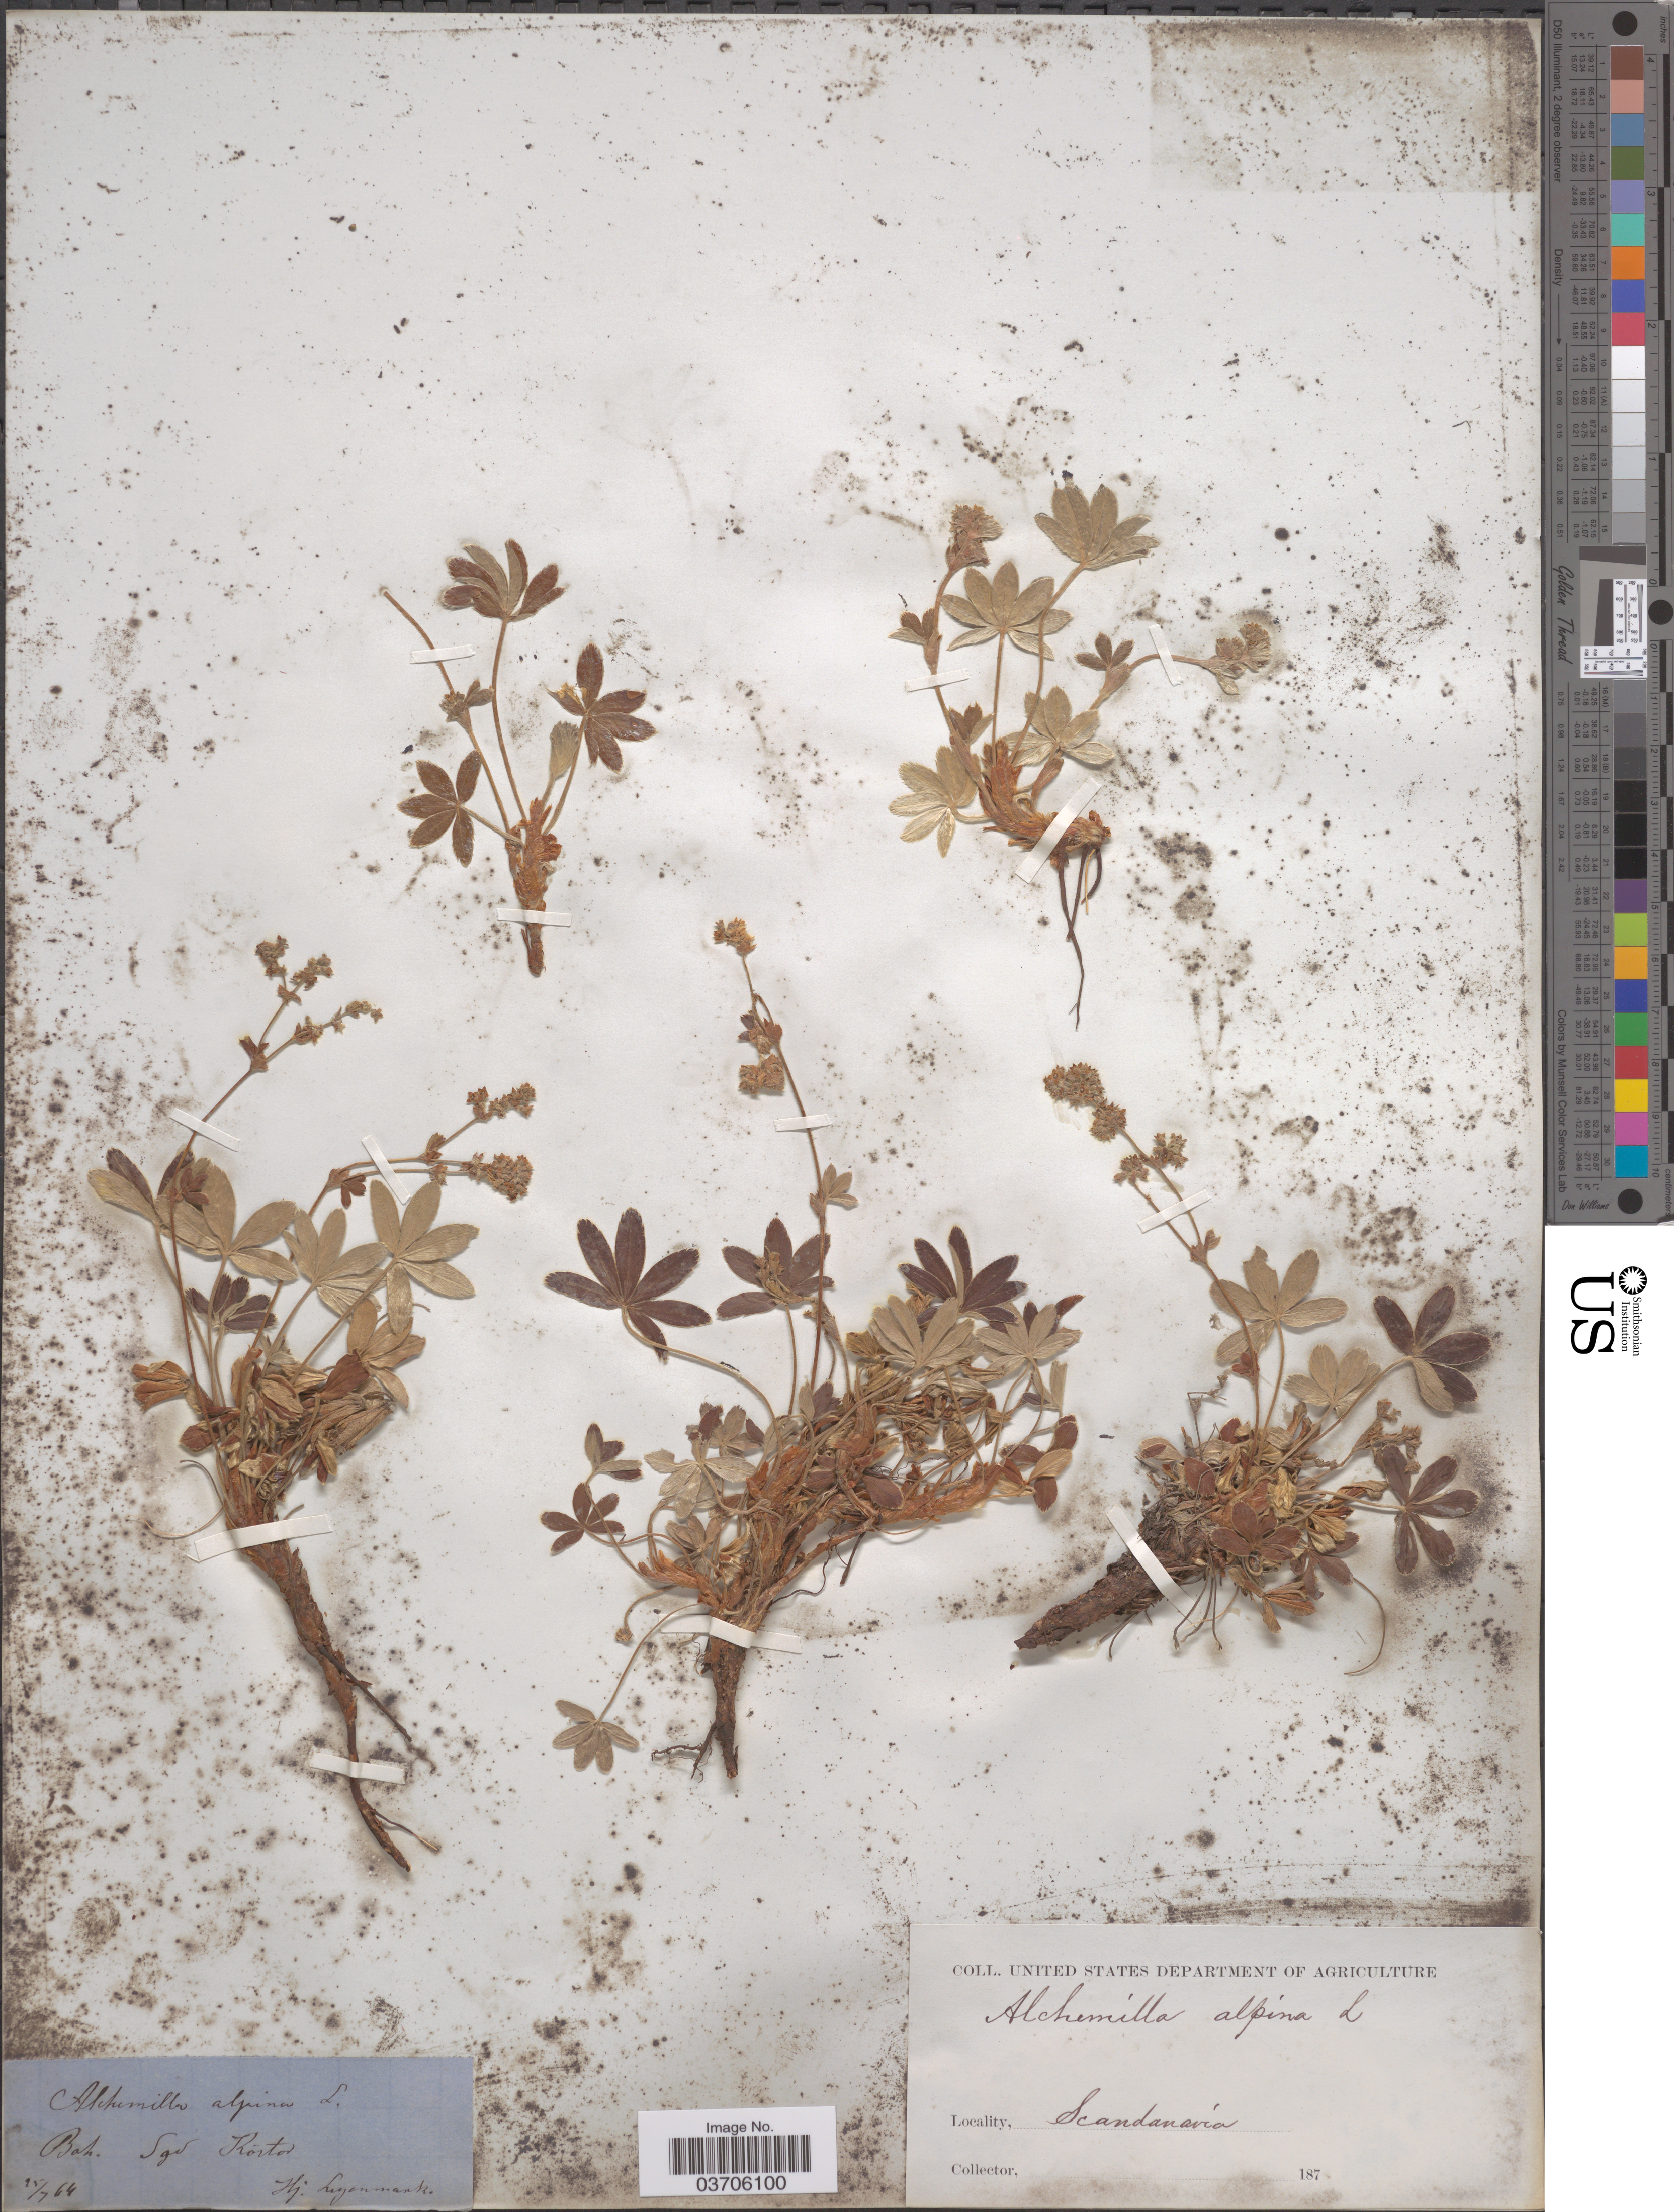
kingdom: Plantae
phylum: Tracheophyta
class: Magnoliopsida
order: Rosales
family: Rosaceae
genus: Alchemilla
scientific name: Alchemilla alpina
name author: L.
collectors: H. Lyonmark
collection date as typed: Transcribed d/m/y: 25/7/64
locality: Boh Sgv Körtor. Scandinavia.